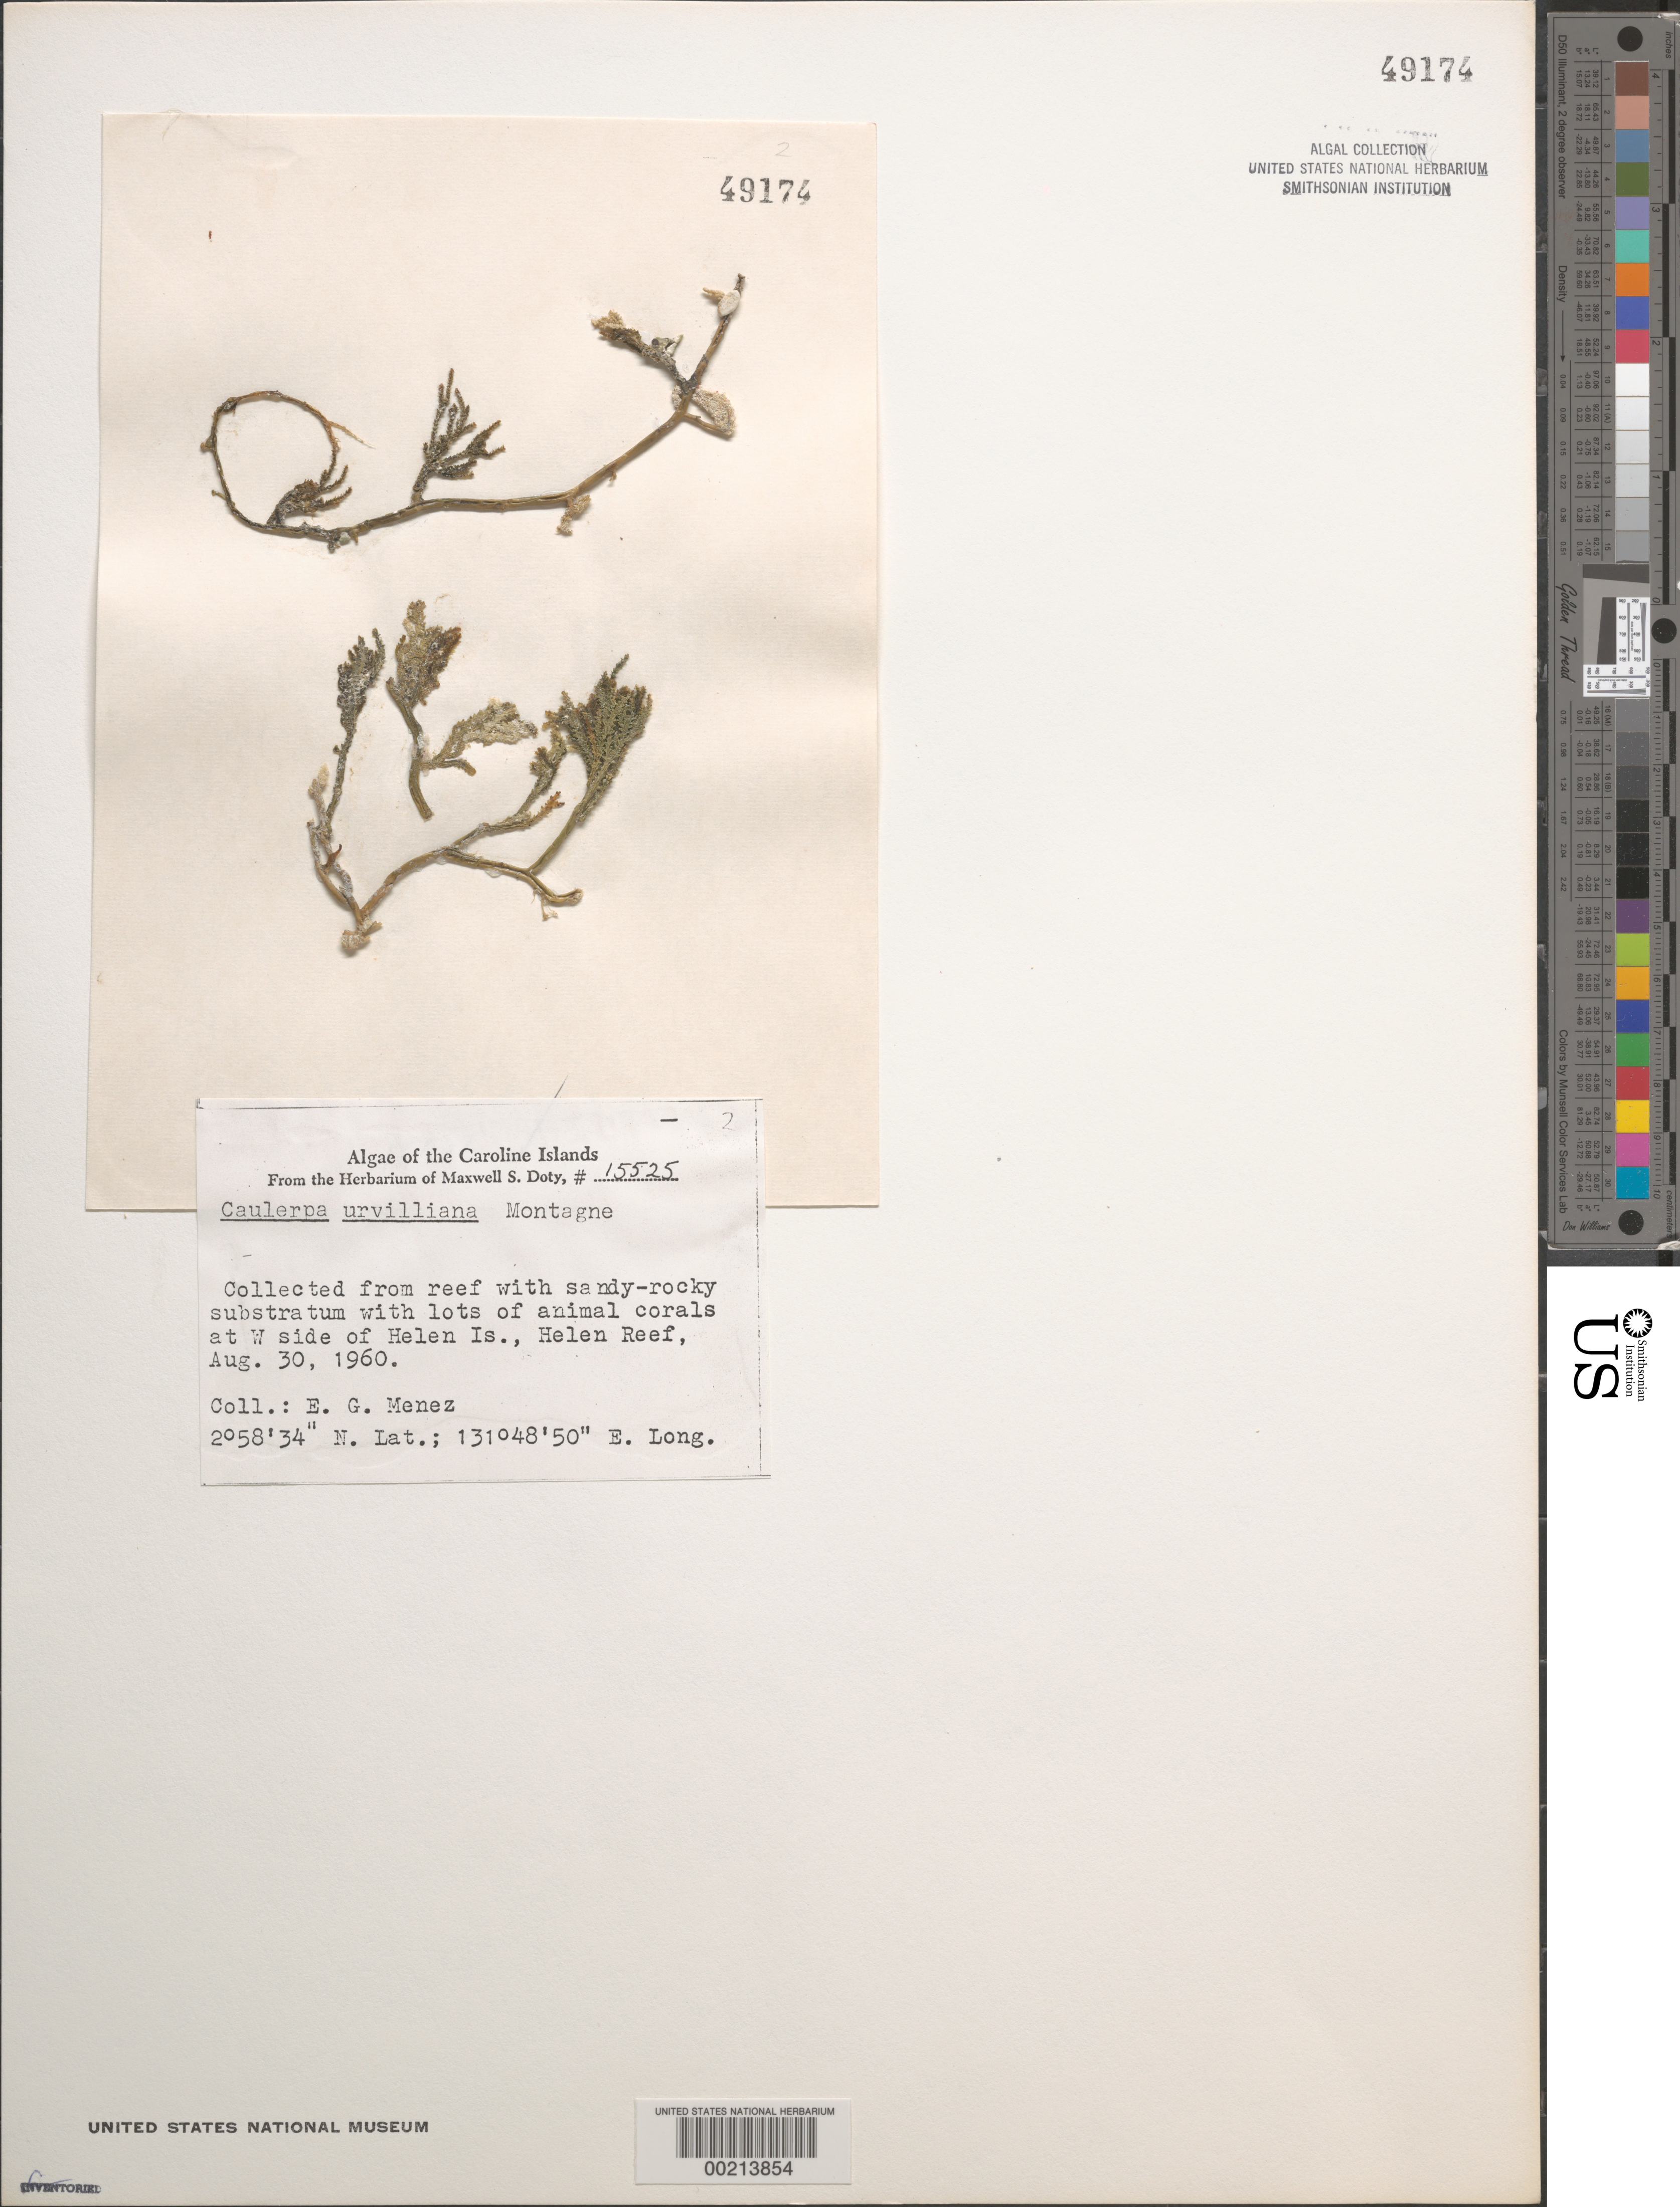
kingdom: Plantae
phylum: Chlorophyta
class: Ulvophyceae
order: Bryopsidales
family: Caulerpaceae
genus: Caulerpa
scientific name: Caulerpa urvilleana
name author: Mont.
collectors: Meñez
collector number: MSD 15525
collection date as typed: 30 Aug 1960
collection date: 1960-08-30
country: Palau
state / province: Belau Outliers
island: Helen Atoll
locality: Helen Reef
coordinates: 2 58' 34" N, 131 48' 50" E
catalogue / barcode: US 49174